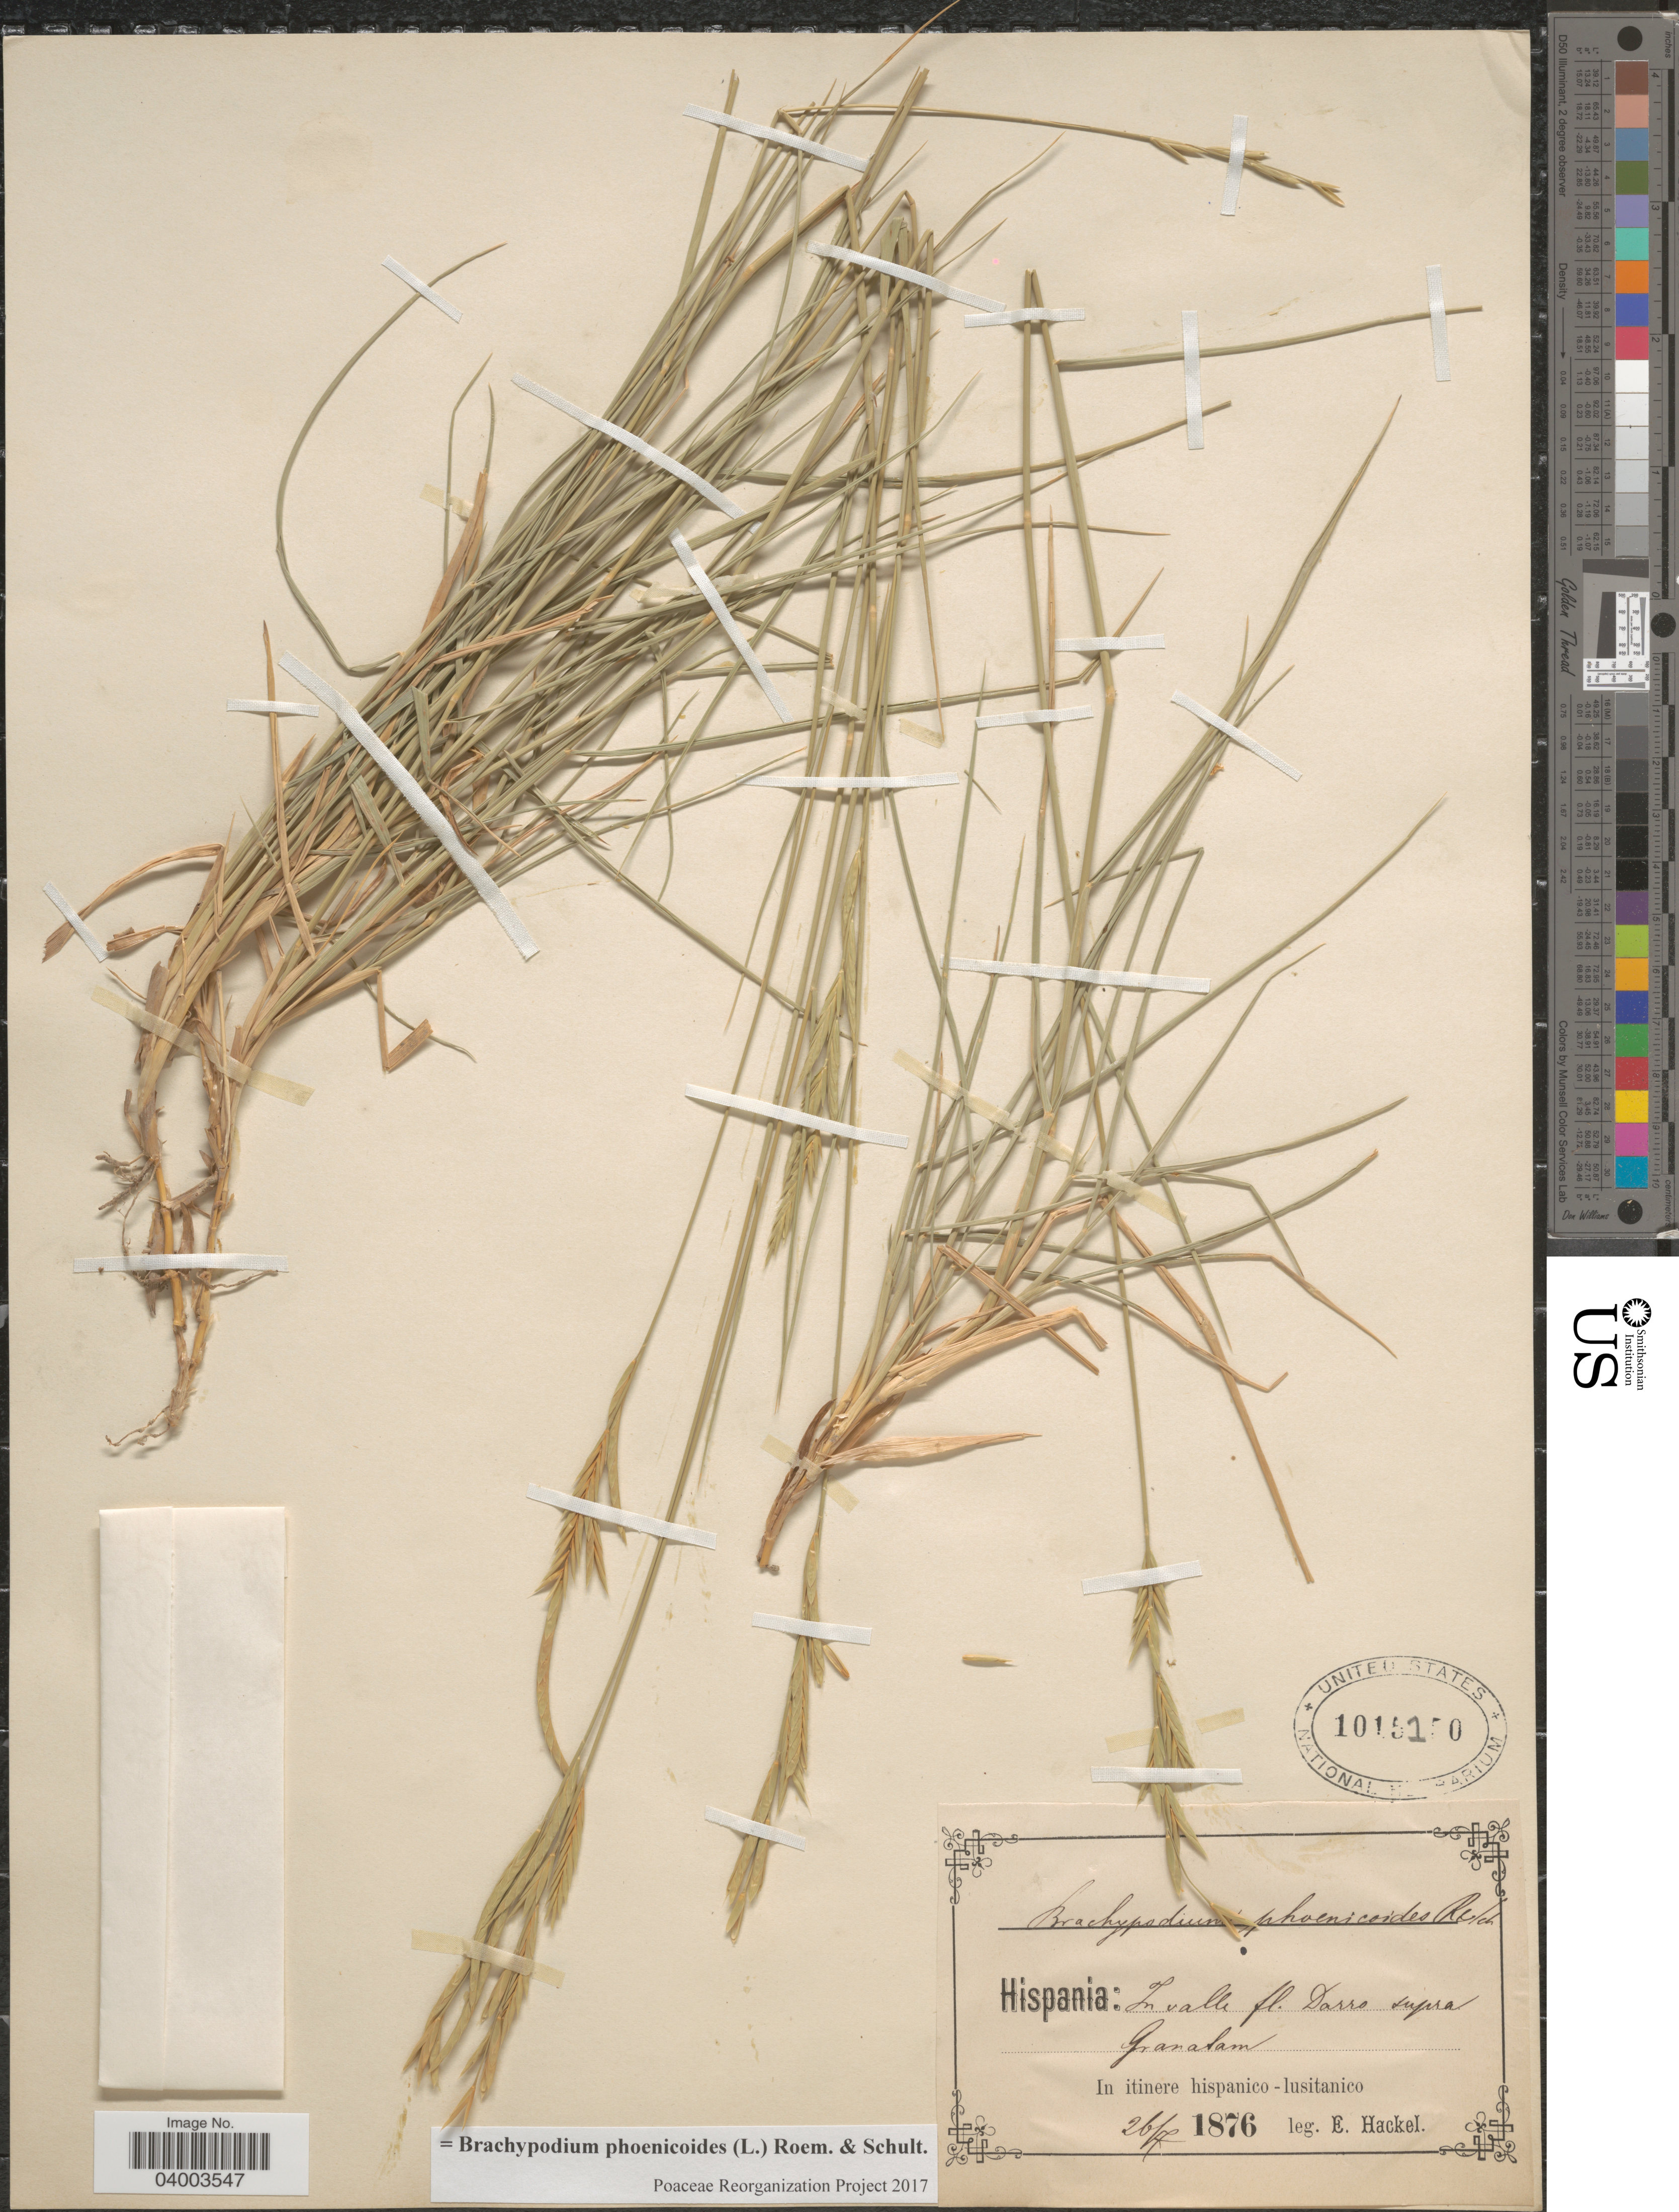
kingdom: Plantae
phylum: Tracheophyta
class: Liliopsida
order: Poales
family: Poaceae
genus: Brachypodium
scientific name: Brachypodium phoenicoides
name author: (L.) Roem. & Schult.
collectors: E. Hackel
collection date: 1876-07-26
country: Spain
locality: Hispania: In valle fl. Darro supra Granatam. In itinere hispanico-lusitanico.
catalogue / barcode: US 1015150